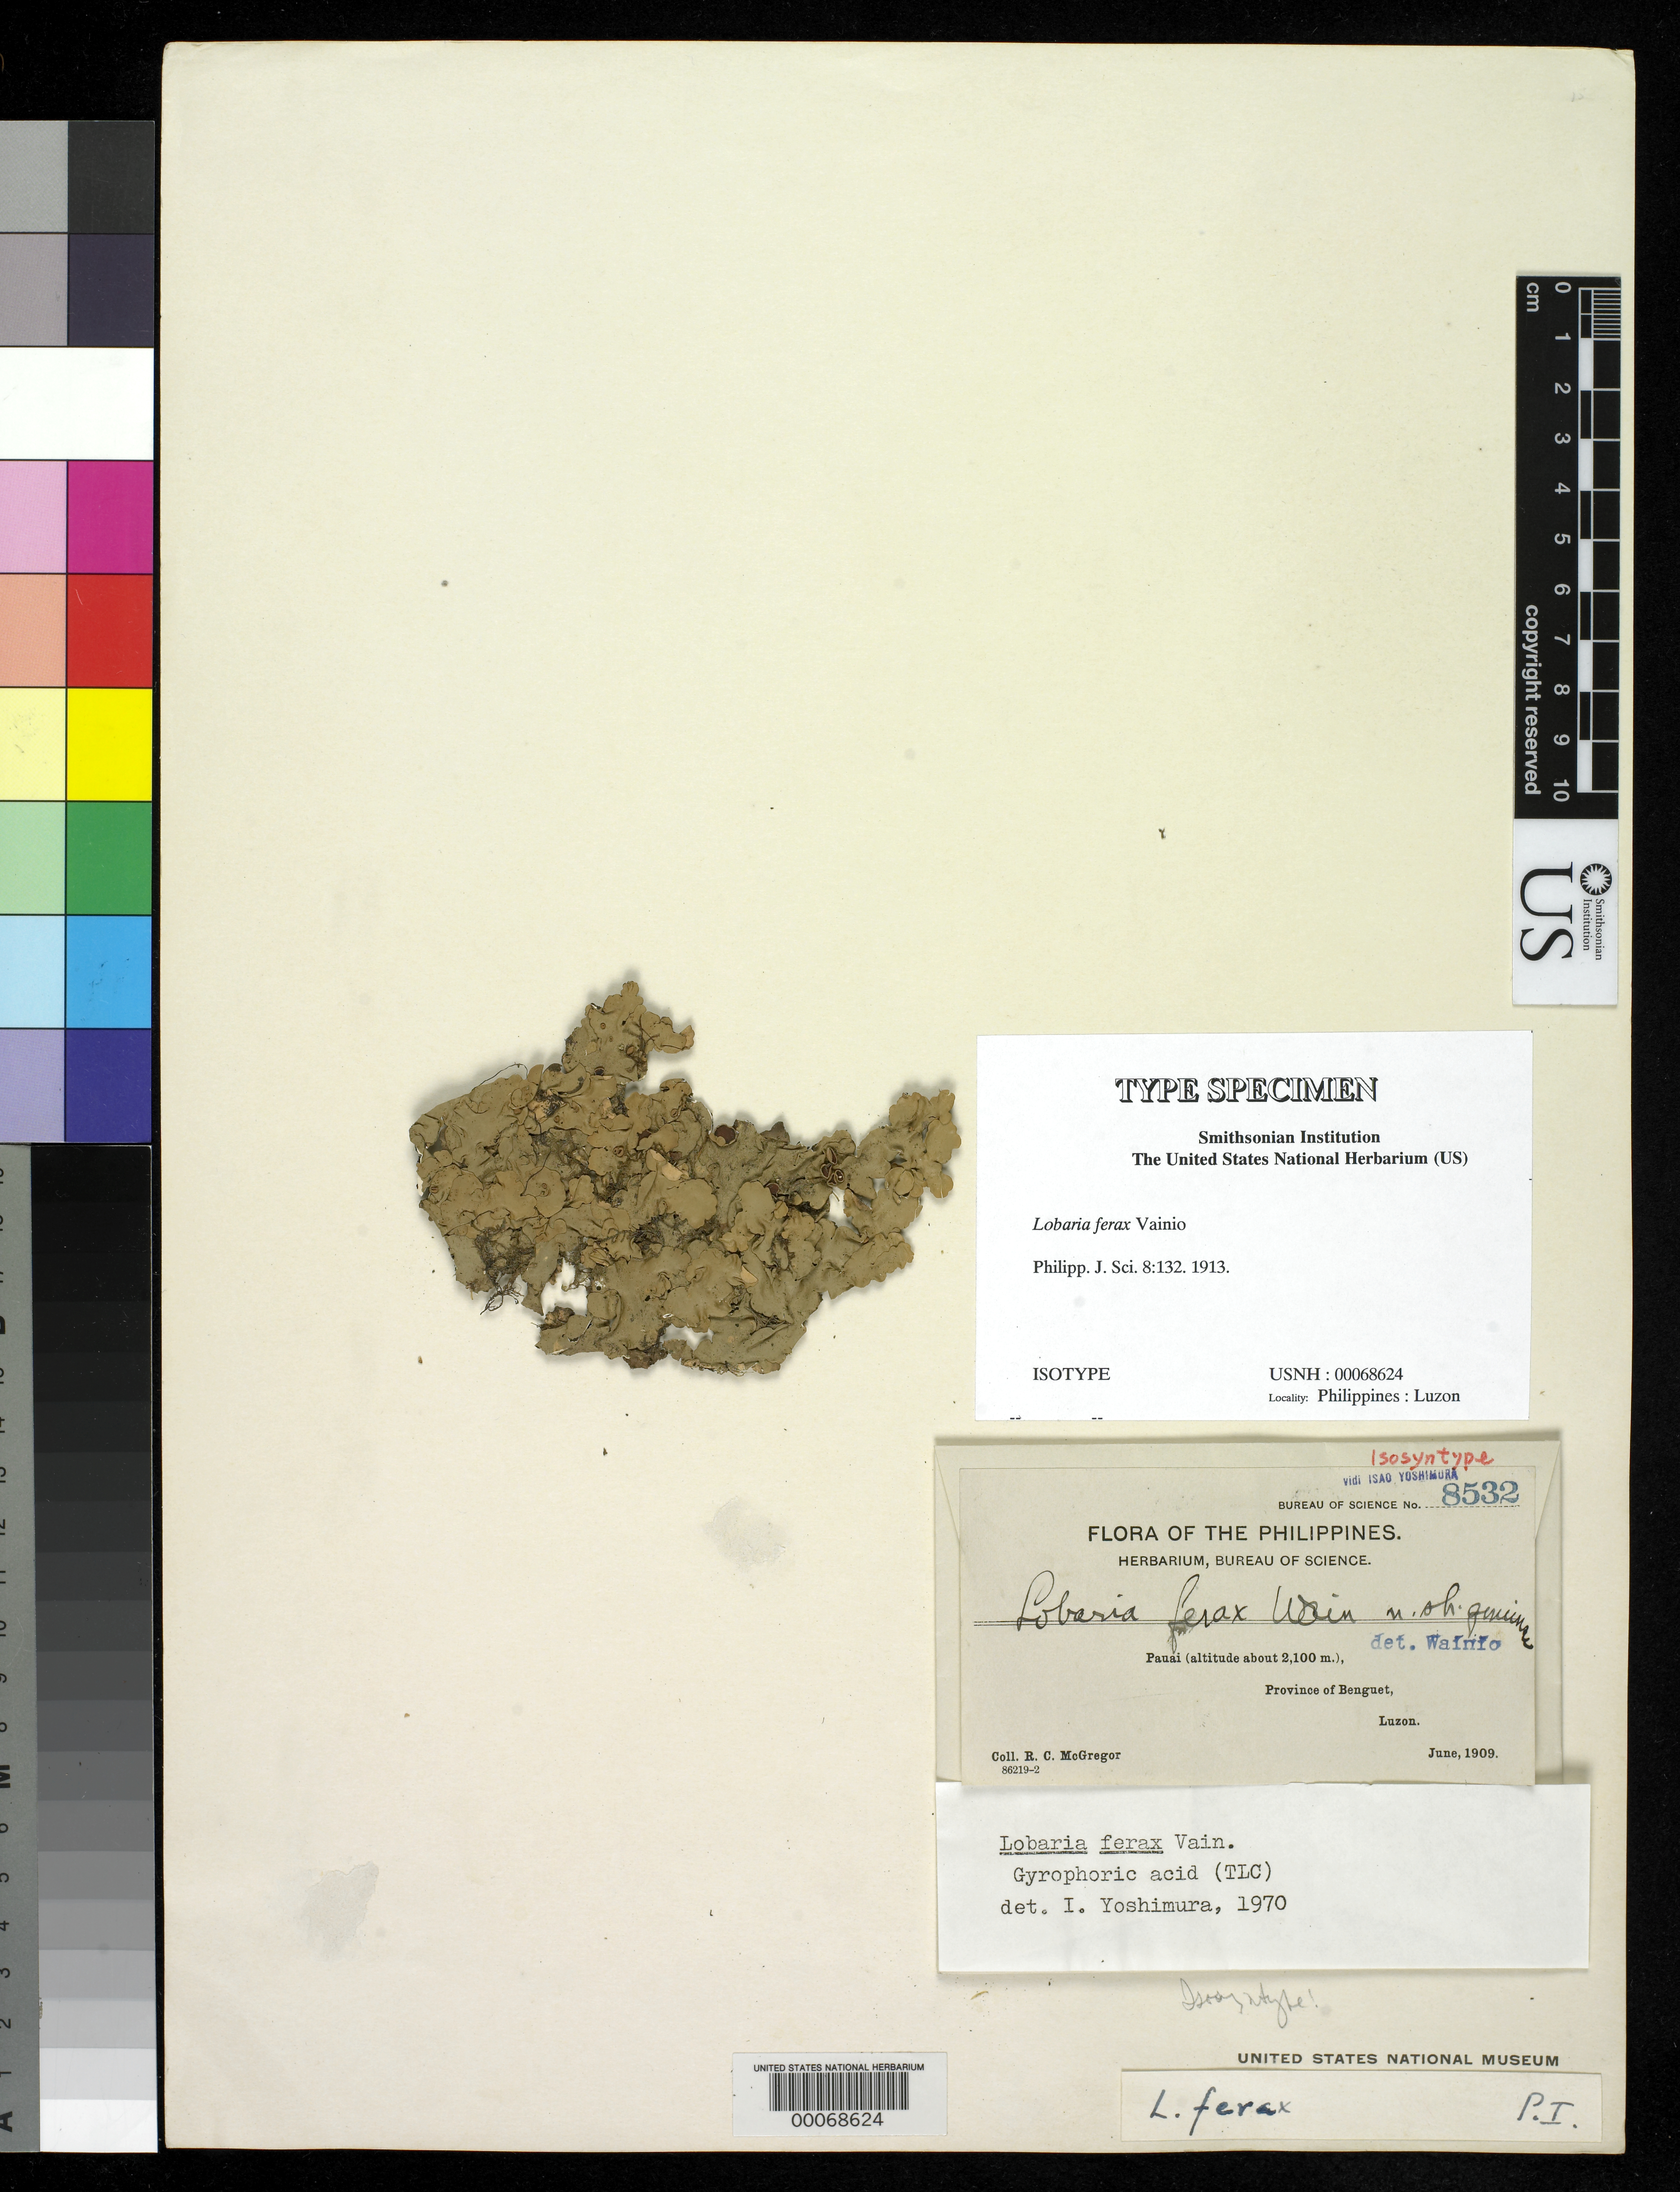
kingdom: Fungi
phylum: Ascomycota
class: Lecanoromycetes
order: Peltigerales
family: Lobariaceae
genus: Lobaria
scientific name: Lobaria ferax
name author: Vain.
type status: Isotype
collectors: R. C. McGregor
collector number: Bur. Sci. 8532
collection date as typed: Jun 1909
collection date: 1909-06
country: Philippines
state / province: Cordillera (Administrative Region)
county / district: Benguet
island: Luzon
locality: Pauai.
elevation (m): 2100